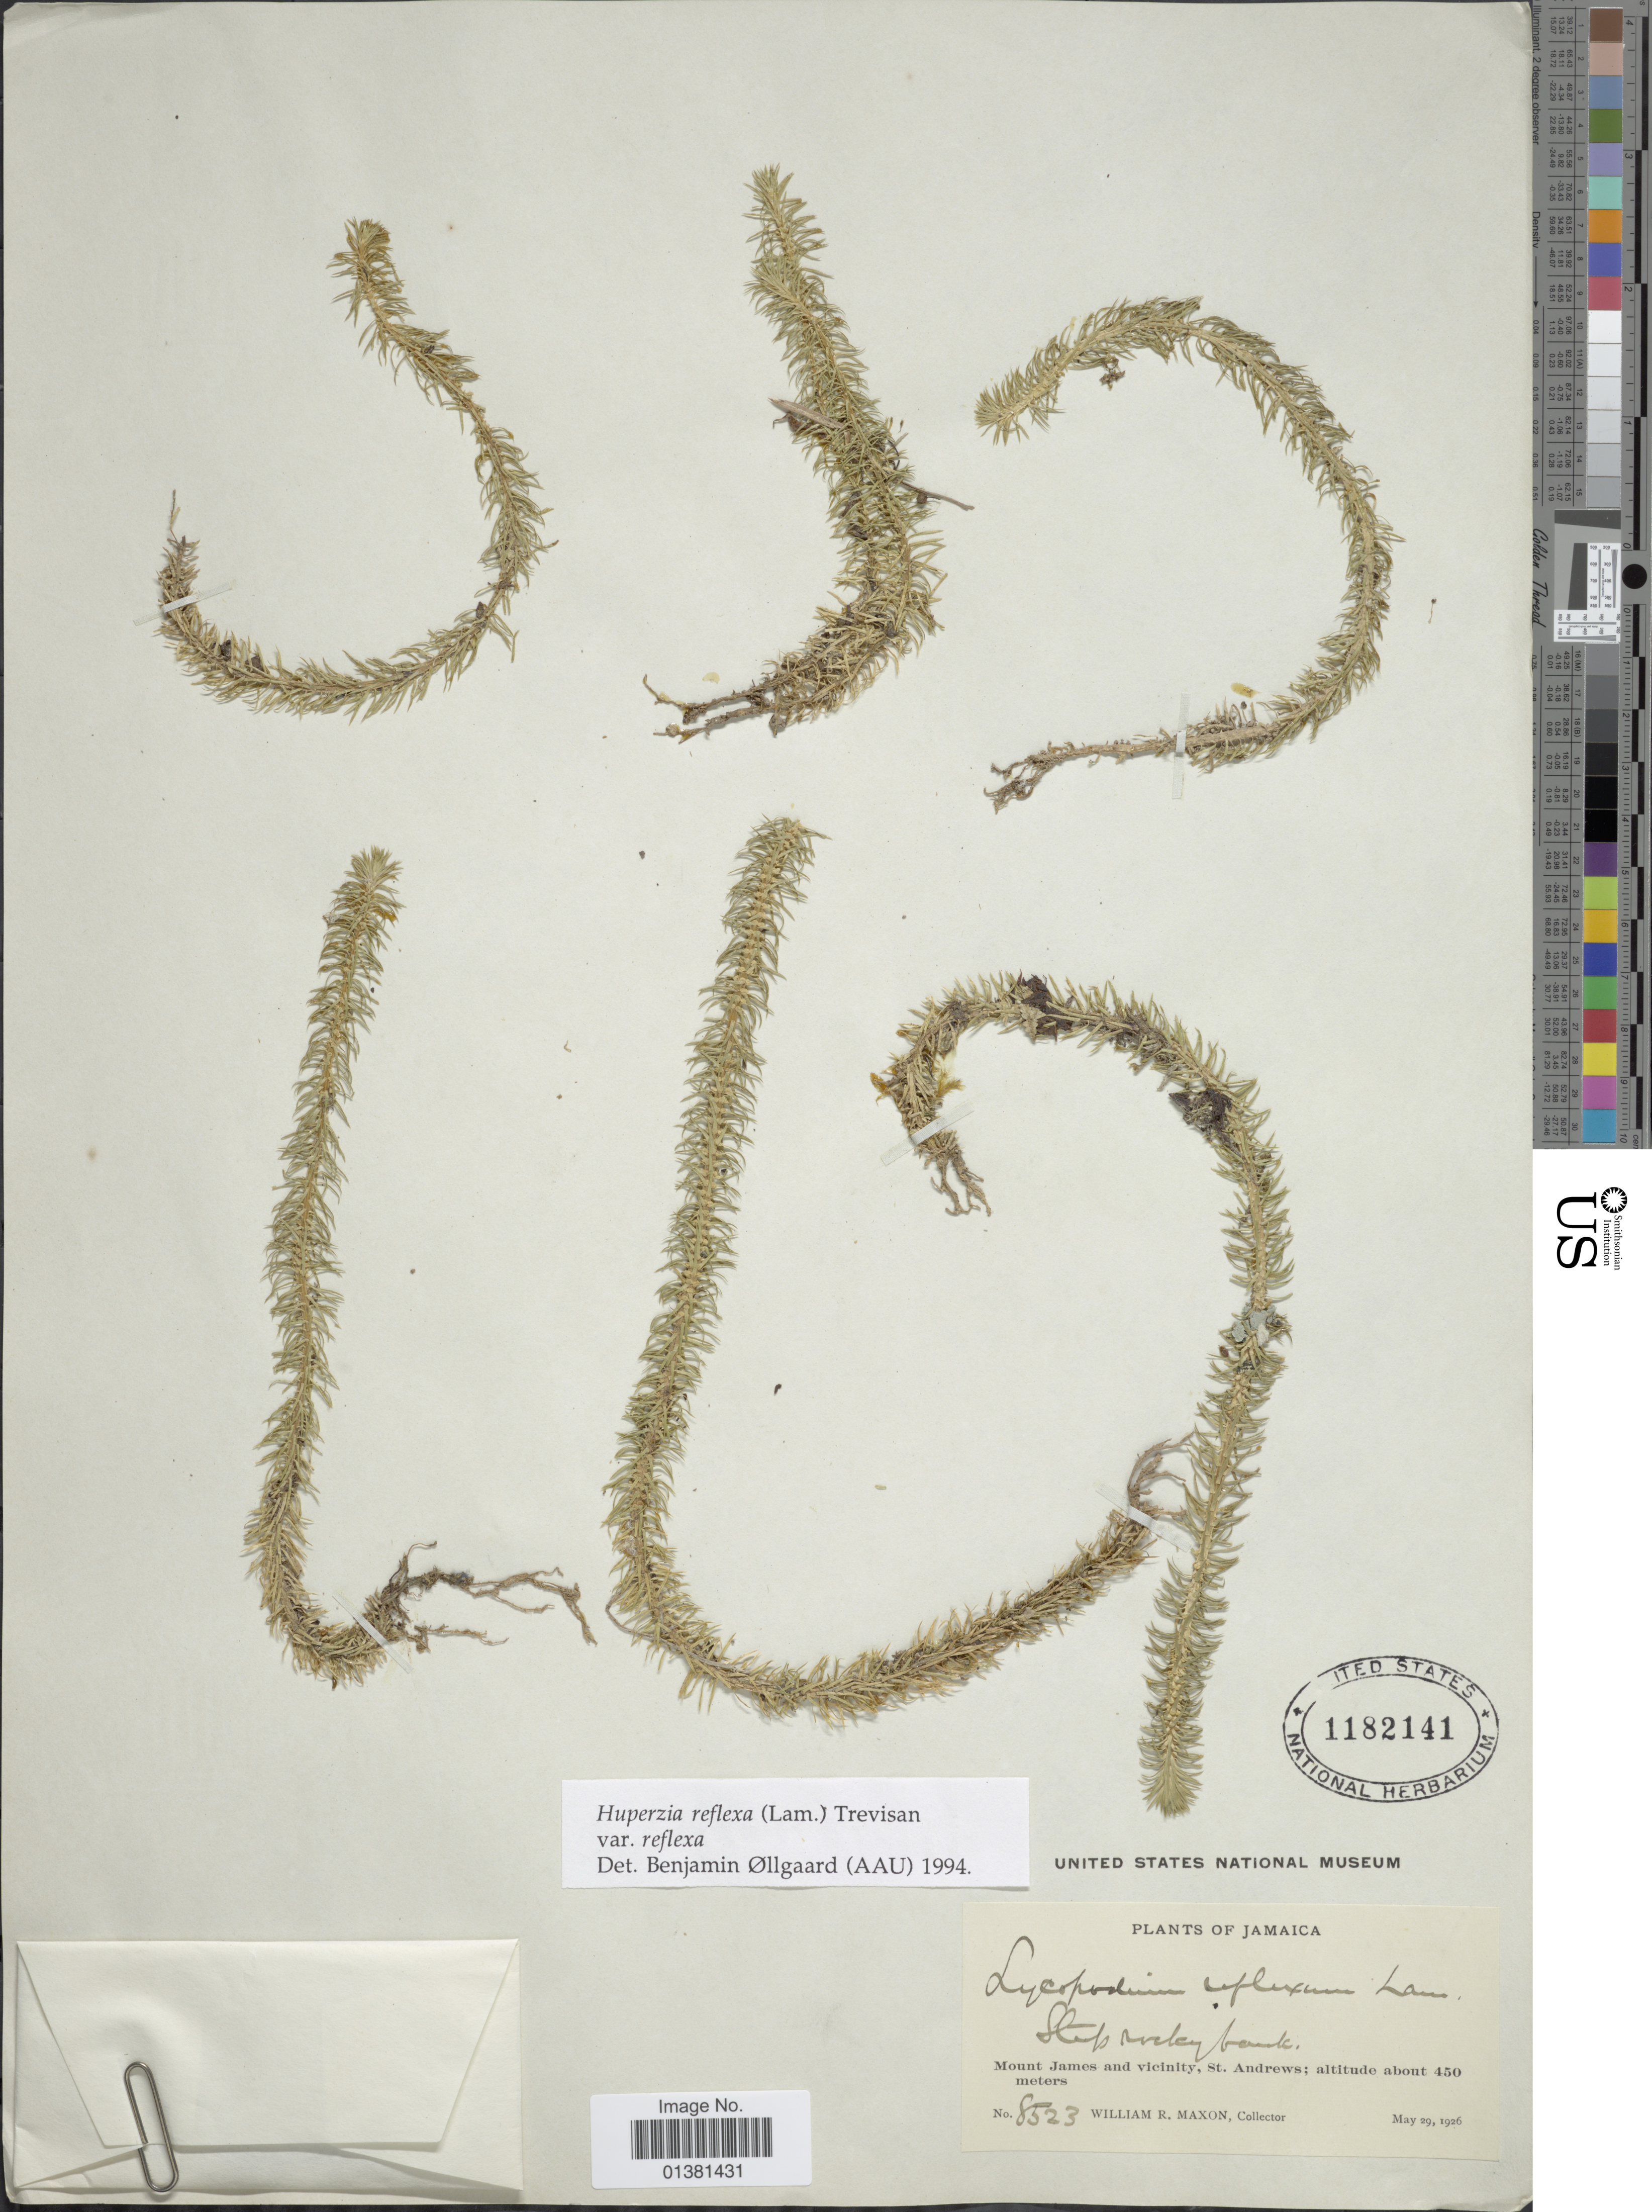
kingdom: Plantae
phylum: Tracheophyta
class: Lycopodiopsida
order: Lycopodiales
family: Lycopodiaceae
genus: Phlegmariurus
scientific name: Phlegmariurus reflexus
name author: (Lam.) B. Øllg.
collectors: W. R. Maxon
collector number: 8523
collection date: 1926-05-29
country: Jamaica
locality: Mount James and vicinity, St. Andrews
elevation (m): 450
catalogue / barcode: US 1182141